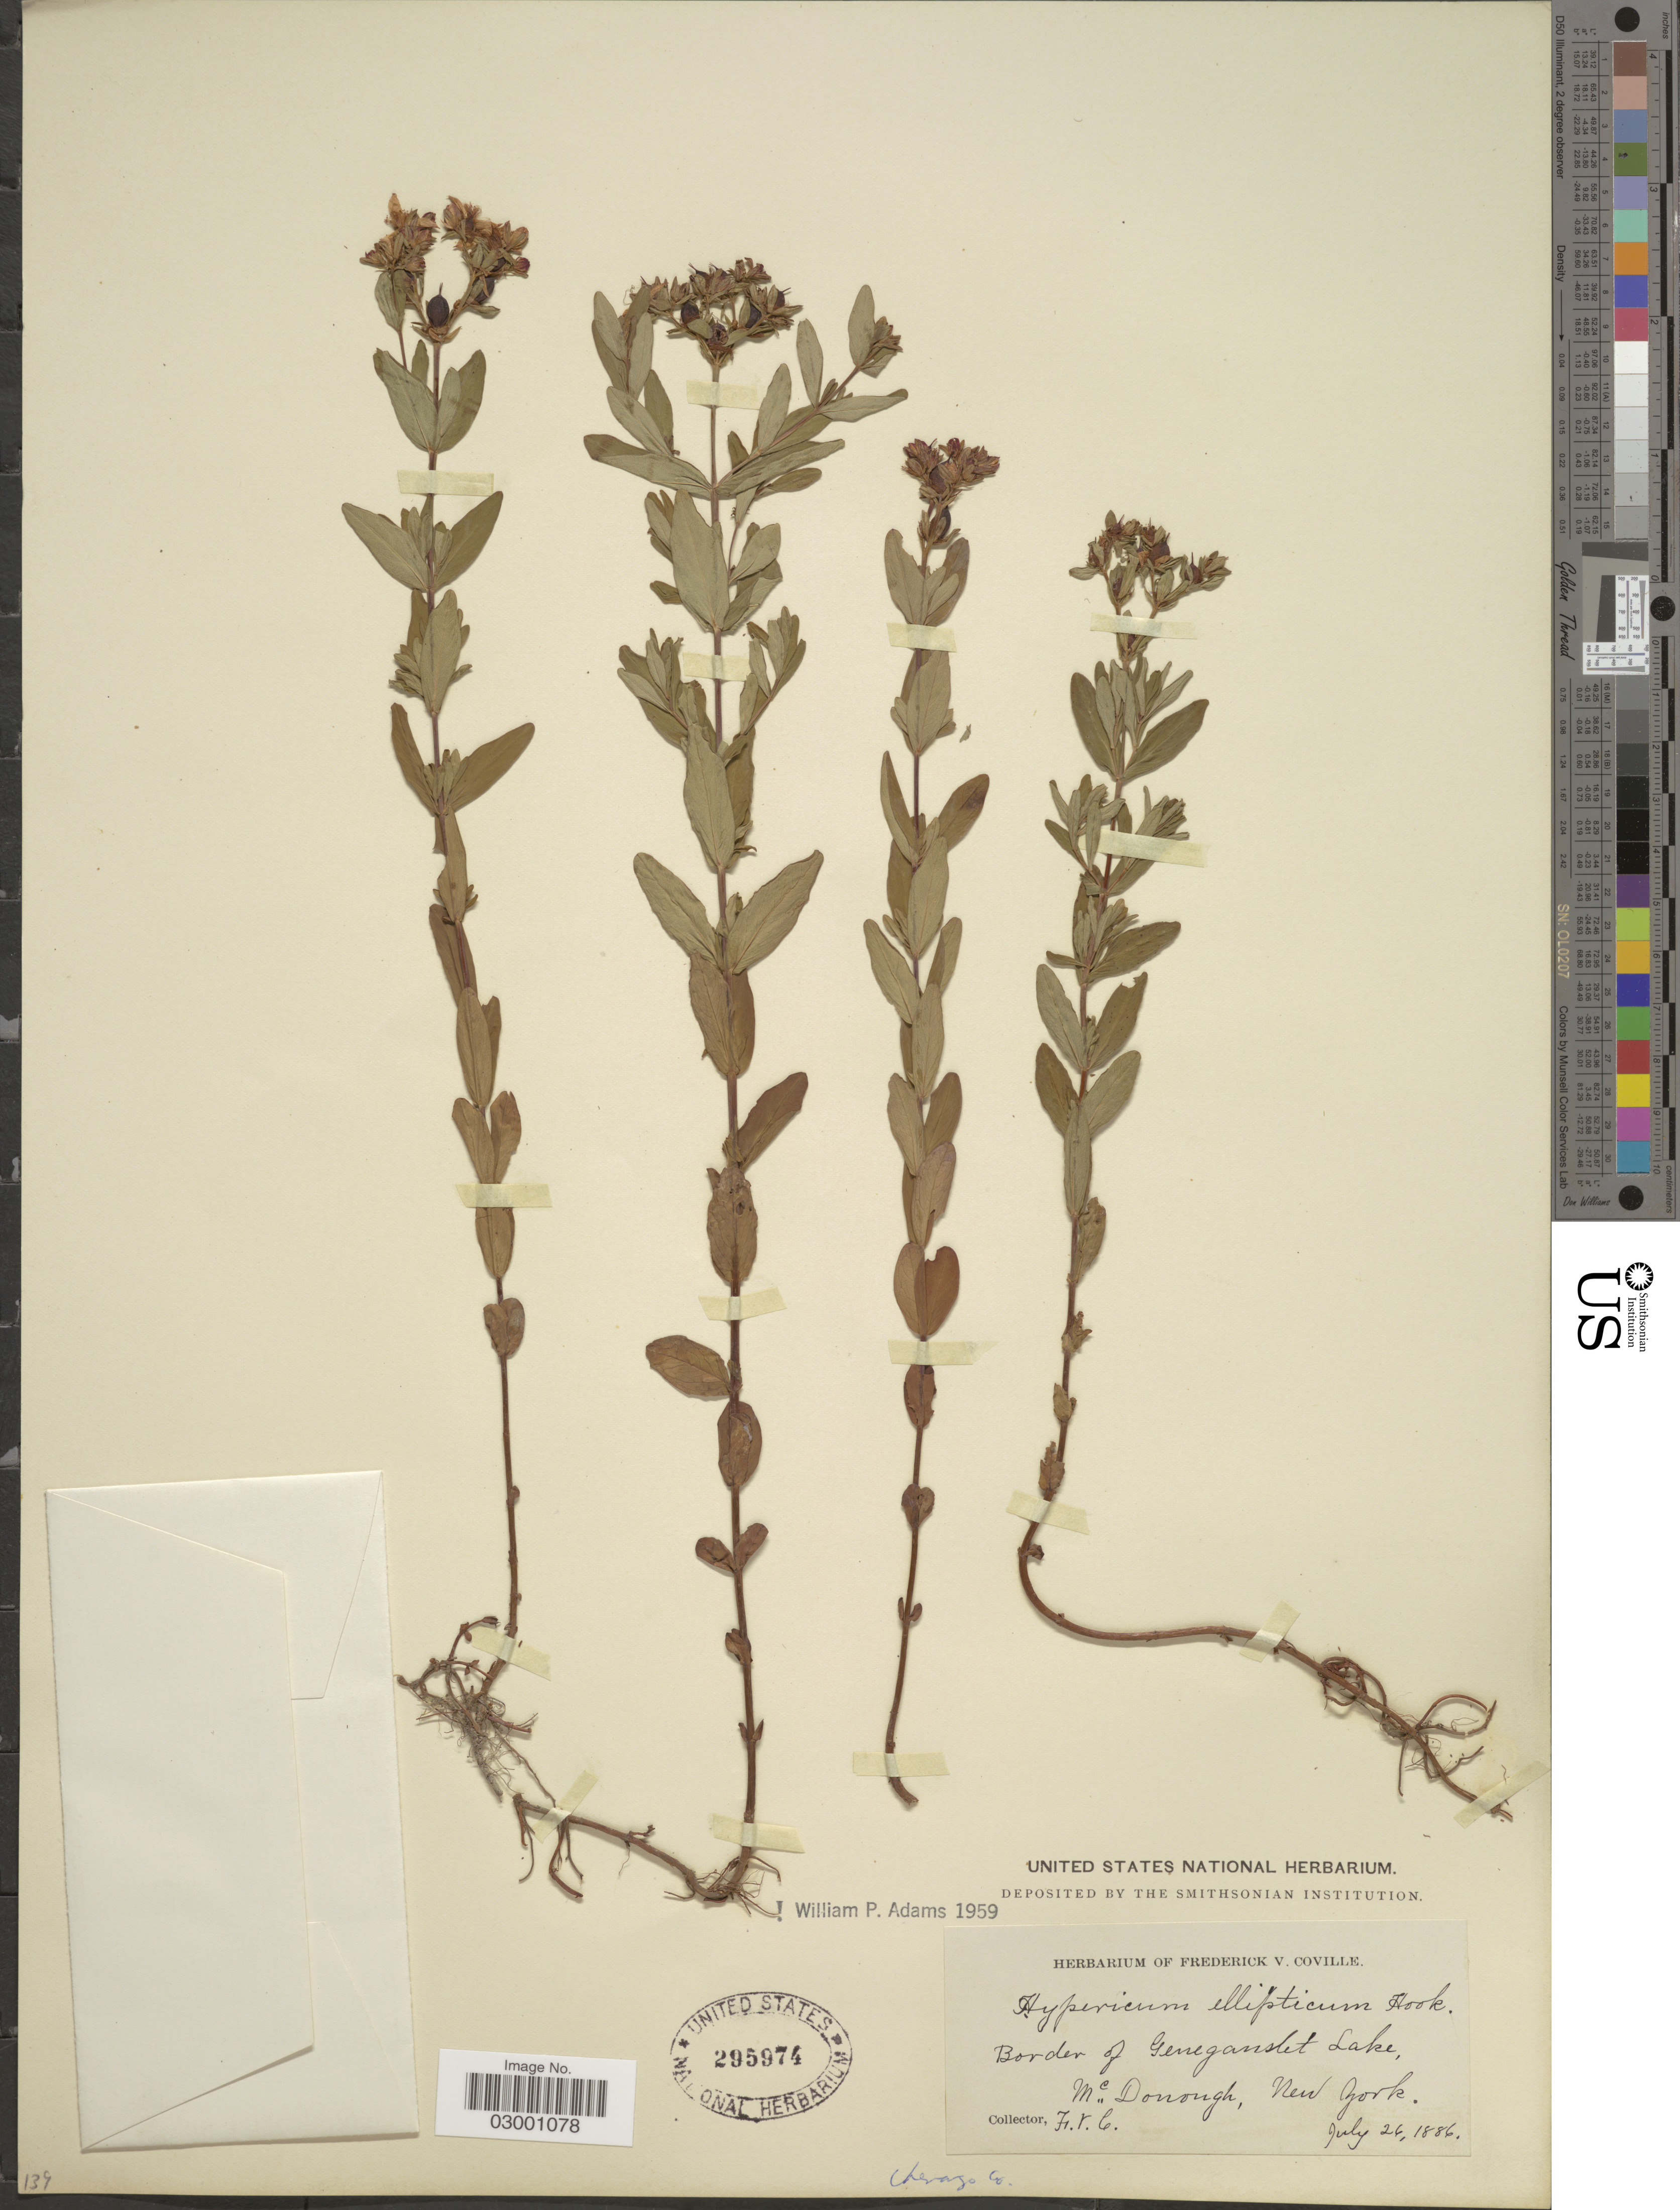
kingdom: Plantae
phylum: Tracheophyta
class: Magnoliopsida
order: Malpighiales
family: Hypericaceae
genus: Hypericum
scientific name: Hypericum ellipticum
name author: Hook.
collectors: F. V. Coville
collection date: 1886-07-26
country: United States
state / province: New York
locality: Border of Geneganslet Lake, McDonough.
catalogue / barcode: US 295974